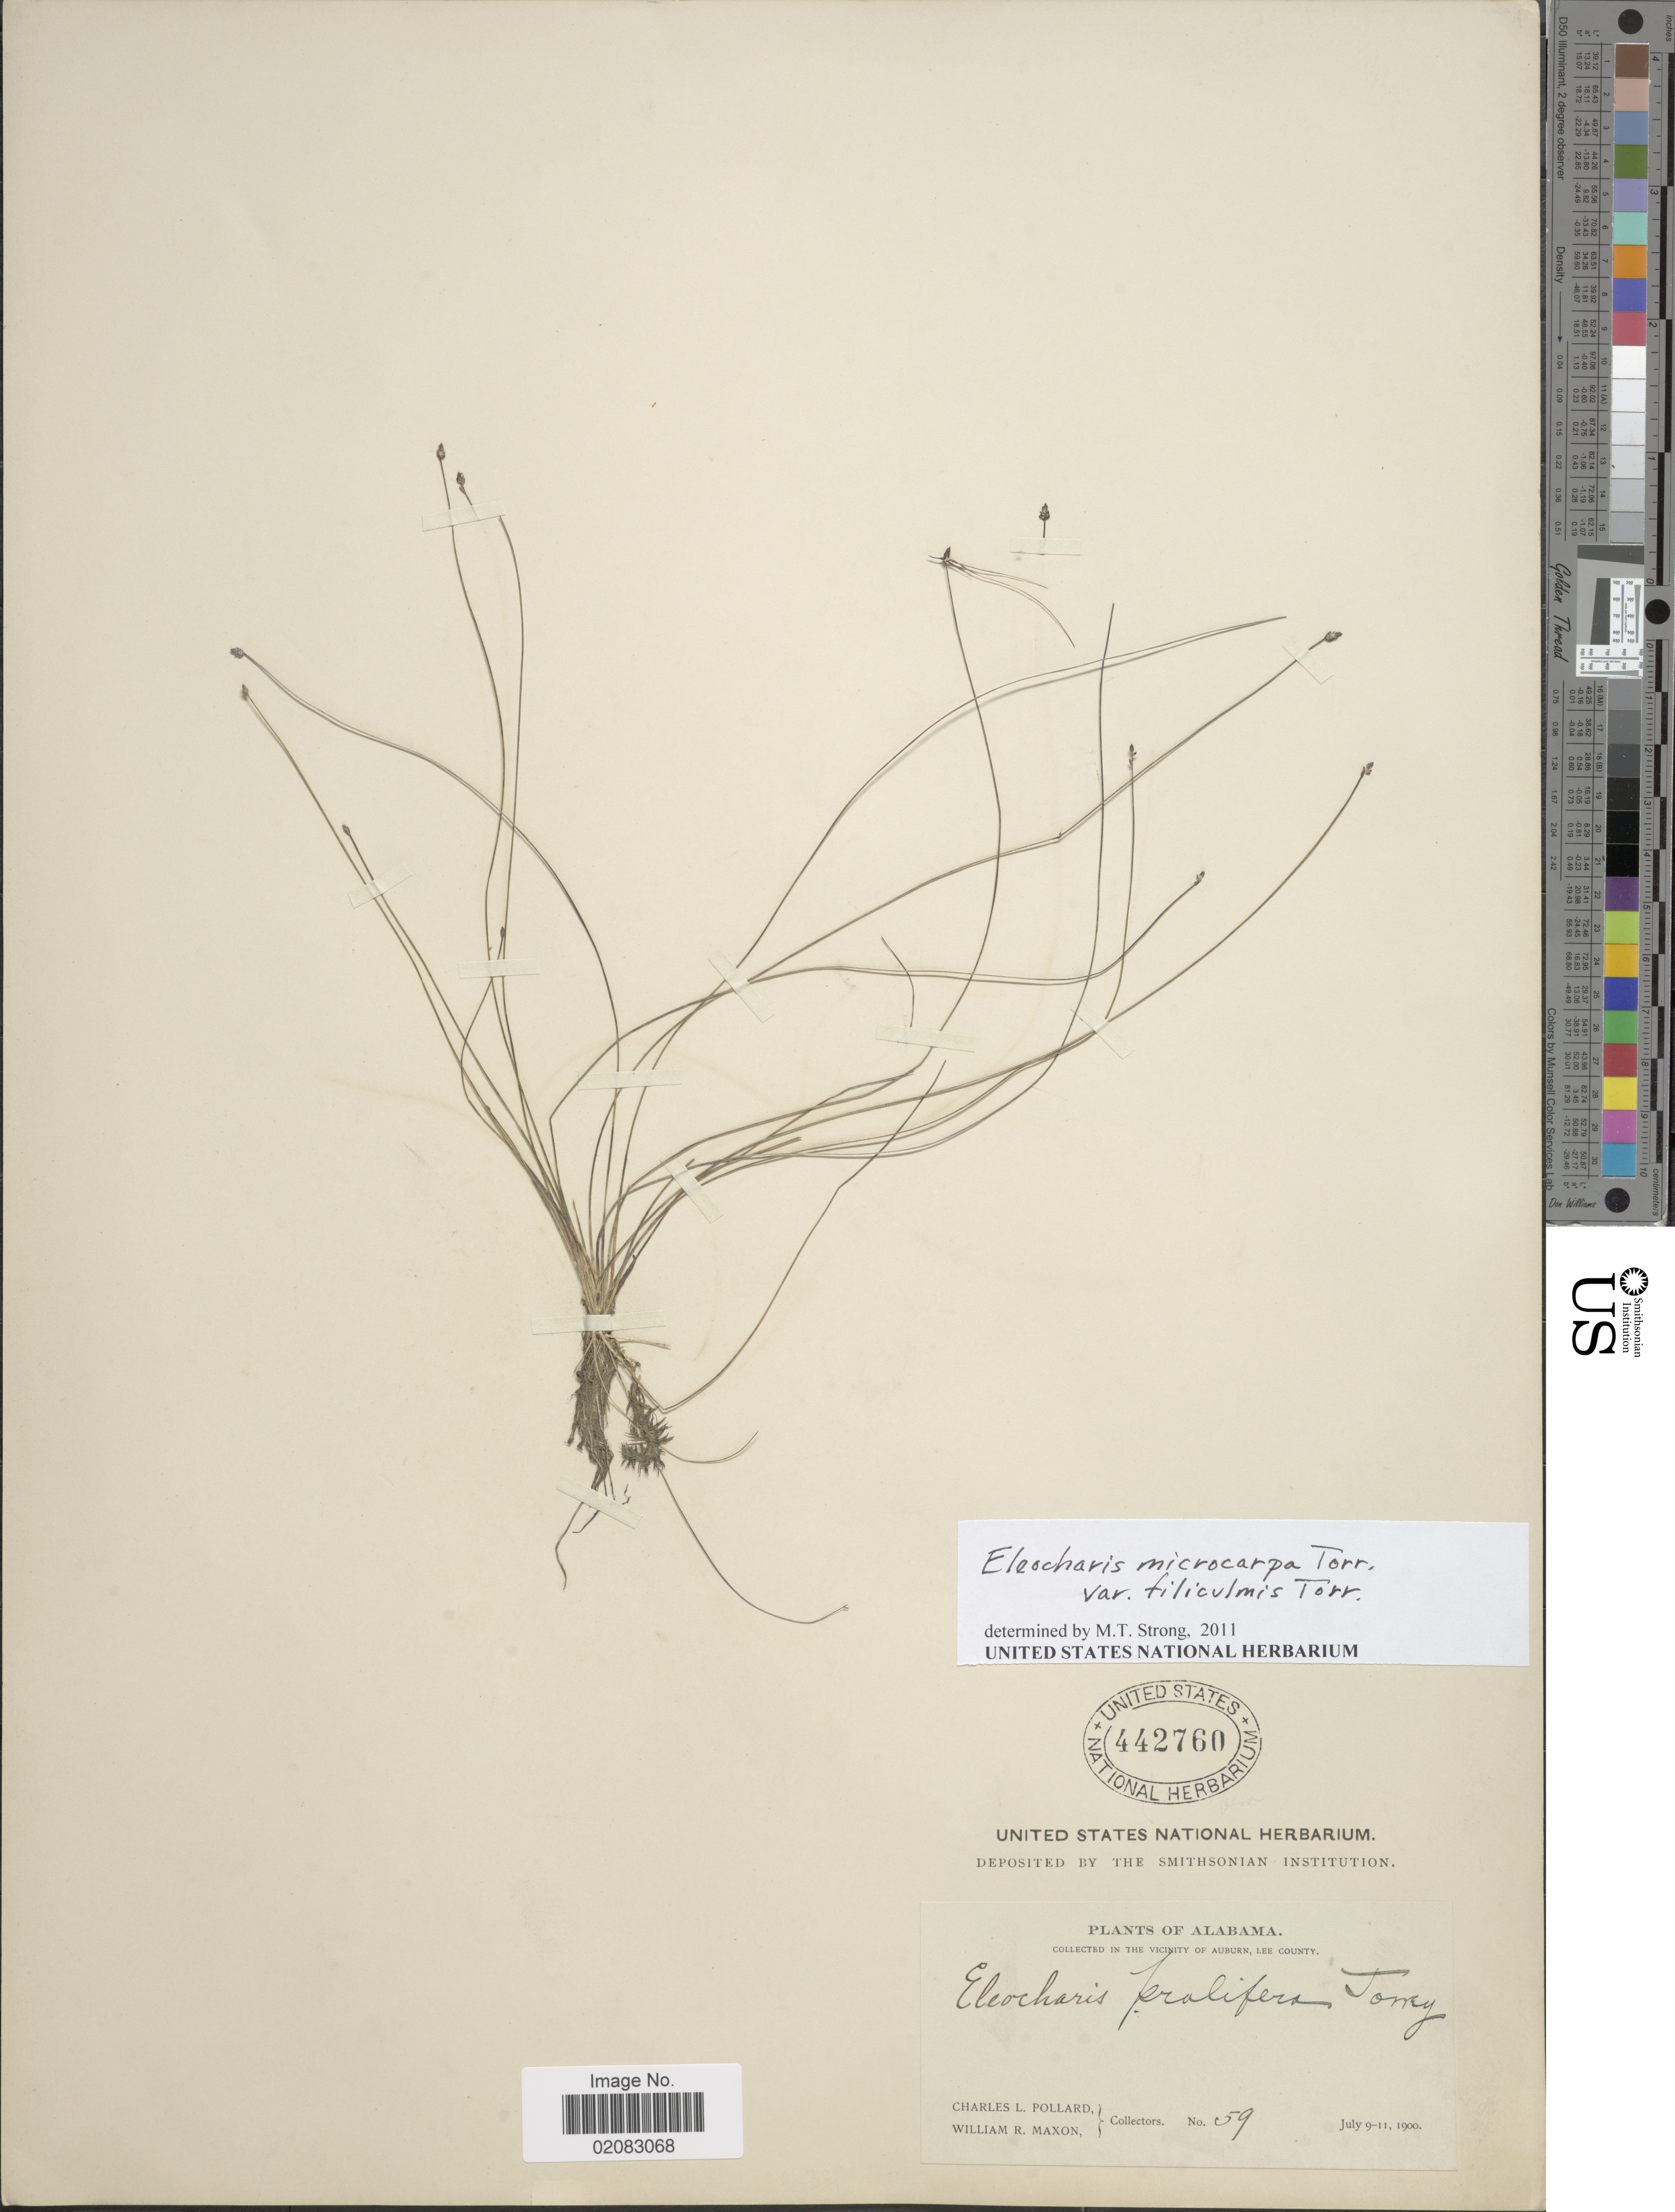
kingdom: Plantae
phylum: Tracheophyta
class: Liliopsida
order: Poales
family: Cyperaceae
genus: Eleocharis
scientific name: Eleocharis microcarpa var. filiculmis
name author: Torr.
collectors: C. L. Pollard & W. R. Maxon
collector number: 59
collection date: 1900-07-09/1900-07-11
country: Philippines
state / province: Mimaropa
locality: In the vicinity of Auburn, Lee County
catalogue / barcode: US 442760